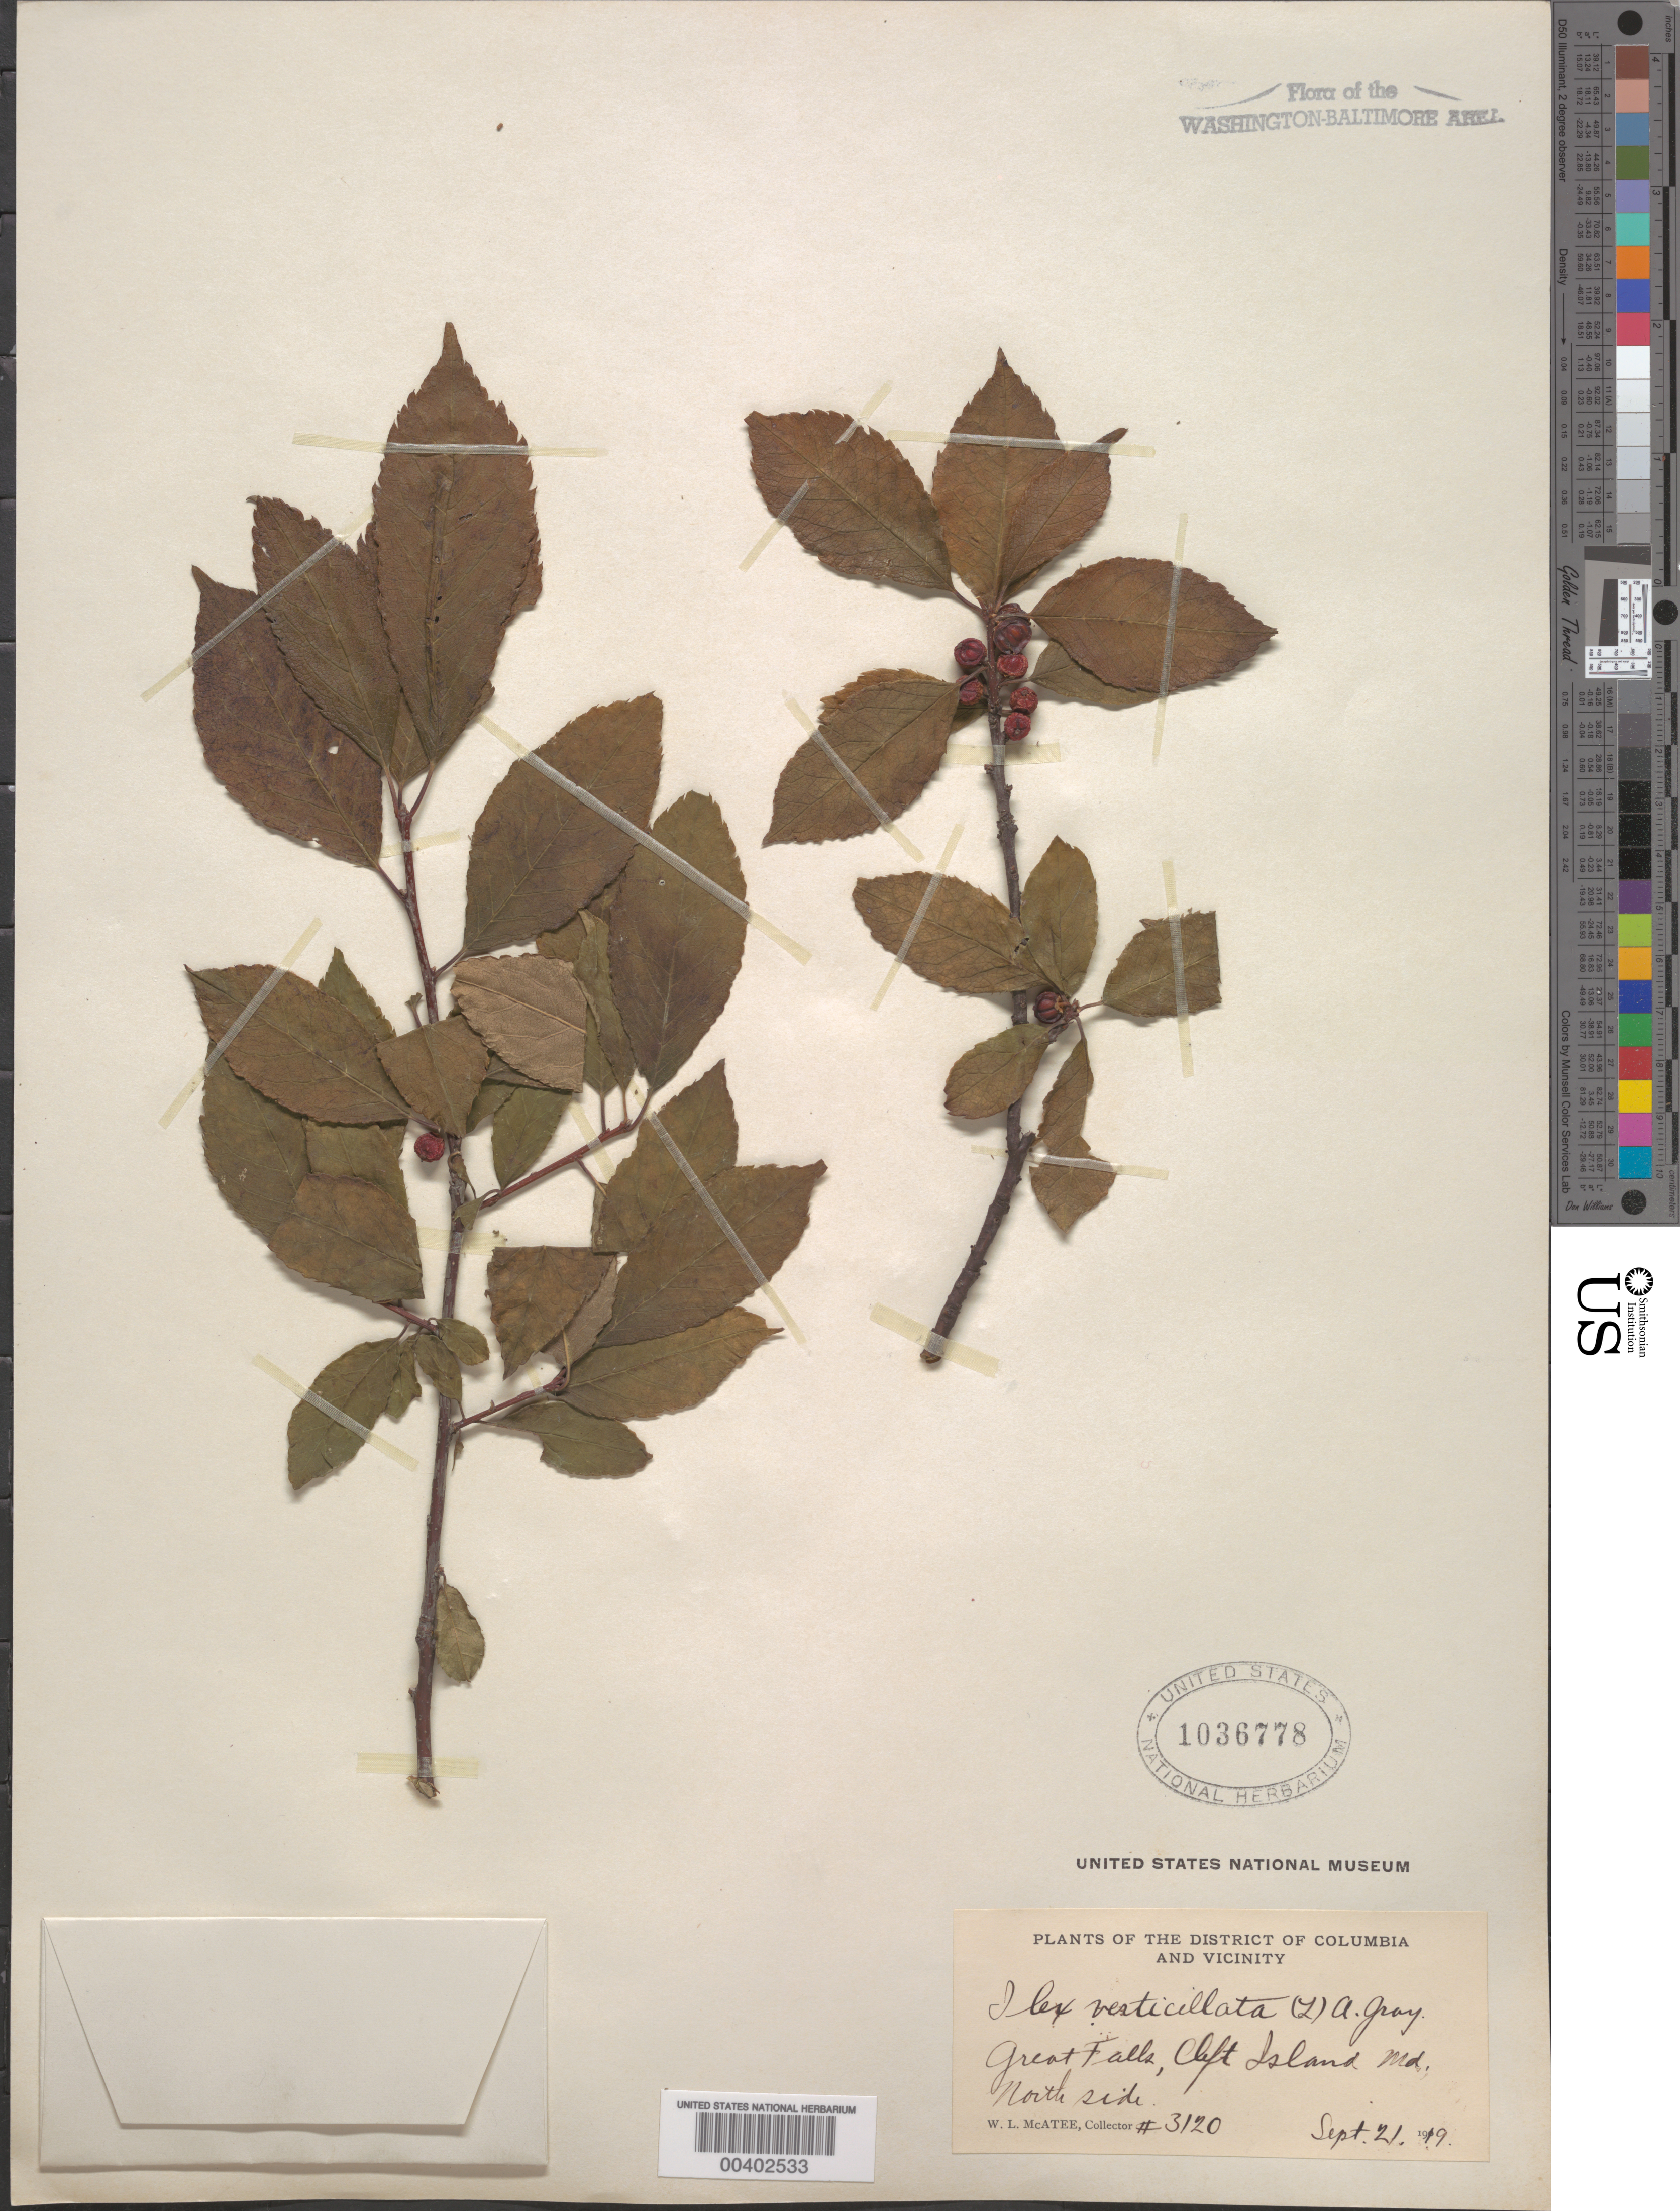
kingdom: Plantae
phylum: Tracheophyta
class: Magnoliopsida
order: Aquifoliales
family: Aquifoliaceae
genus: Ilex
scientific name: Ilex verticillata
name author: (L.) A. Gray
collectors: W. McAtee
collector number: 3120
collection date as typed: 21 Sep 1919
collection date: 1919-09-21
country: United States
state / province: Maryland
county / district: Montgomery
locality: Great Falls, Cleft Island C. & O. Canal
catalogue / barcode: US 1036778